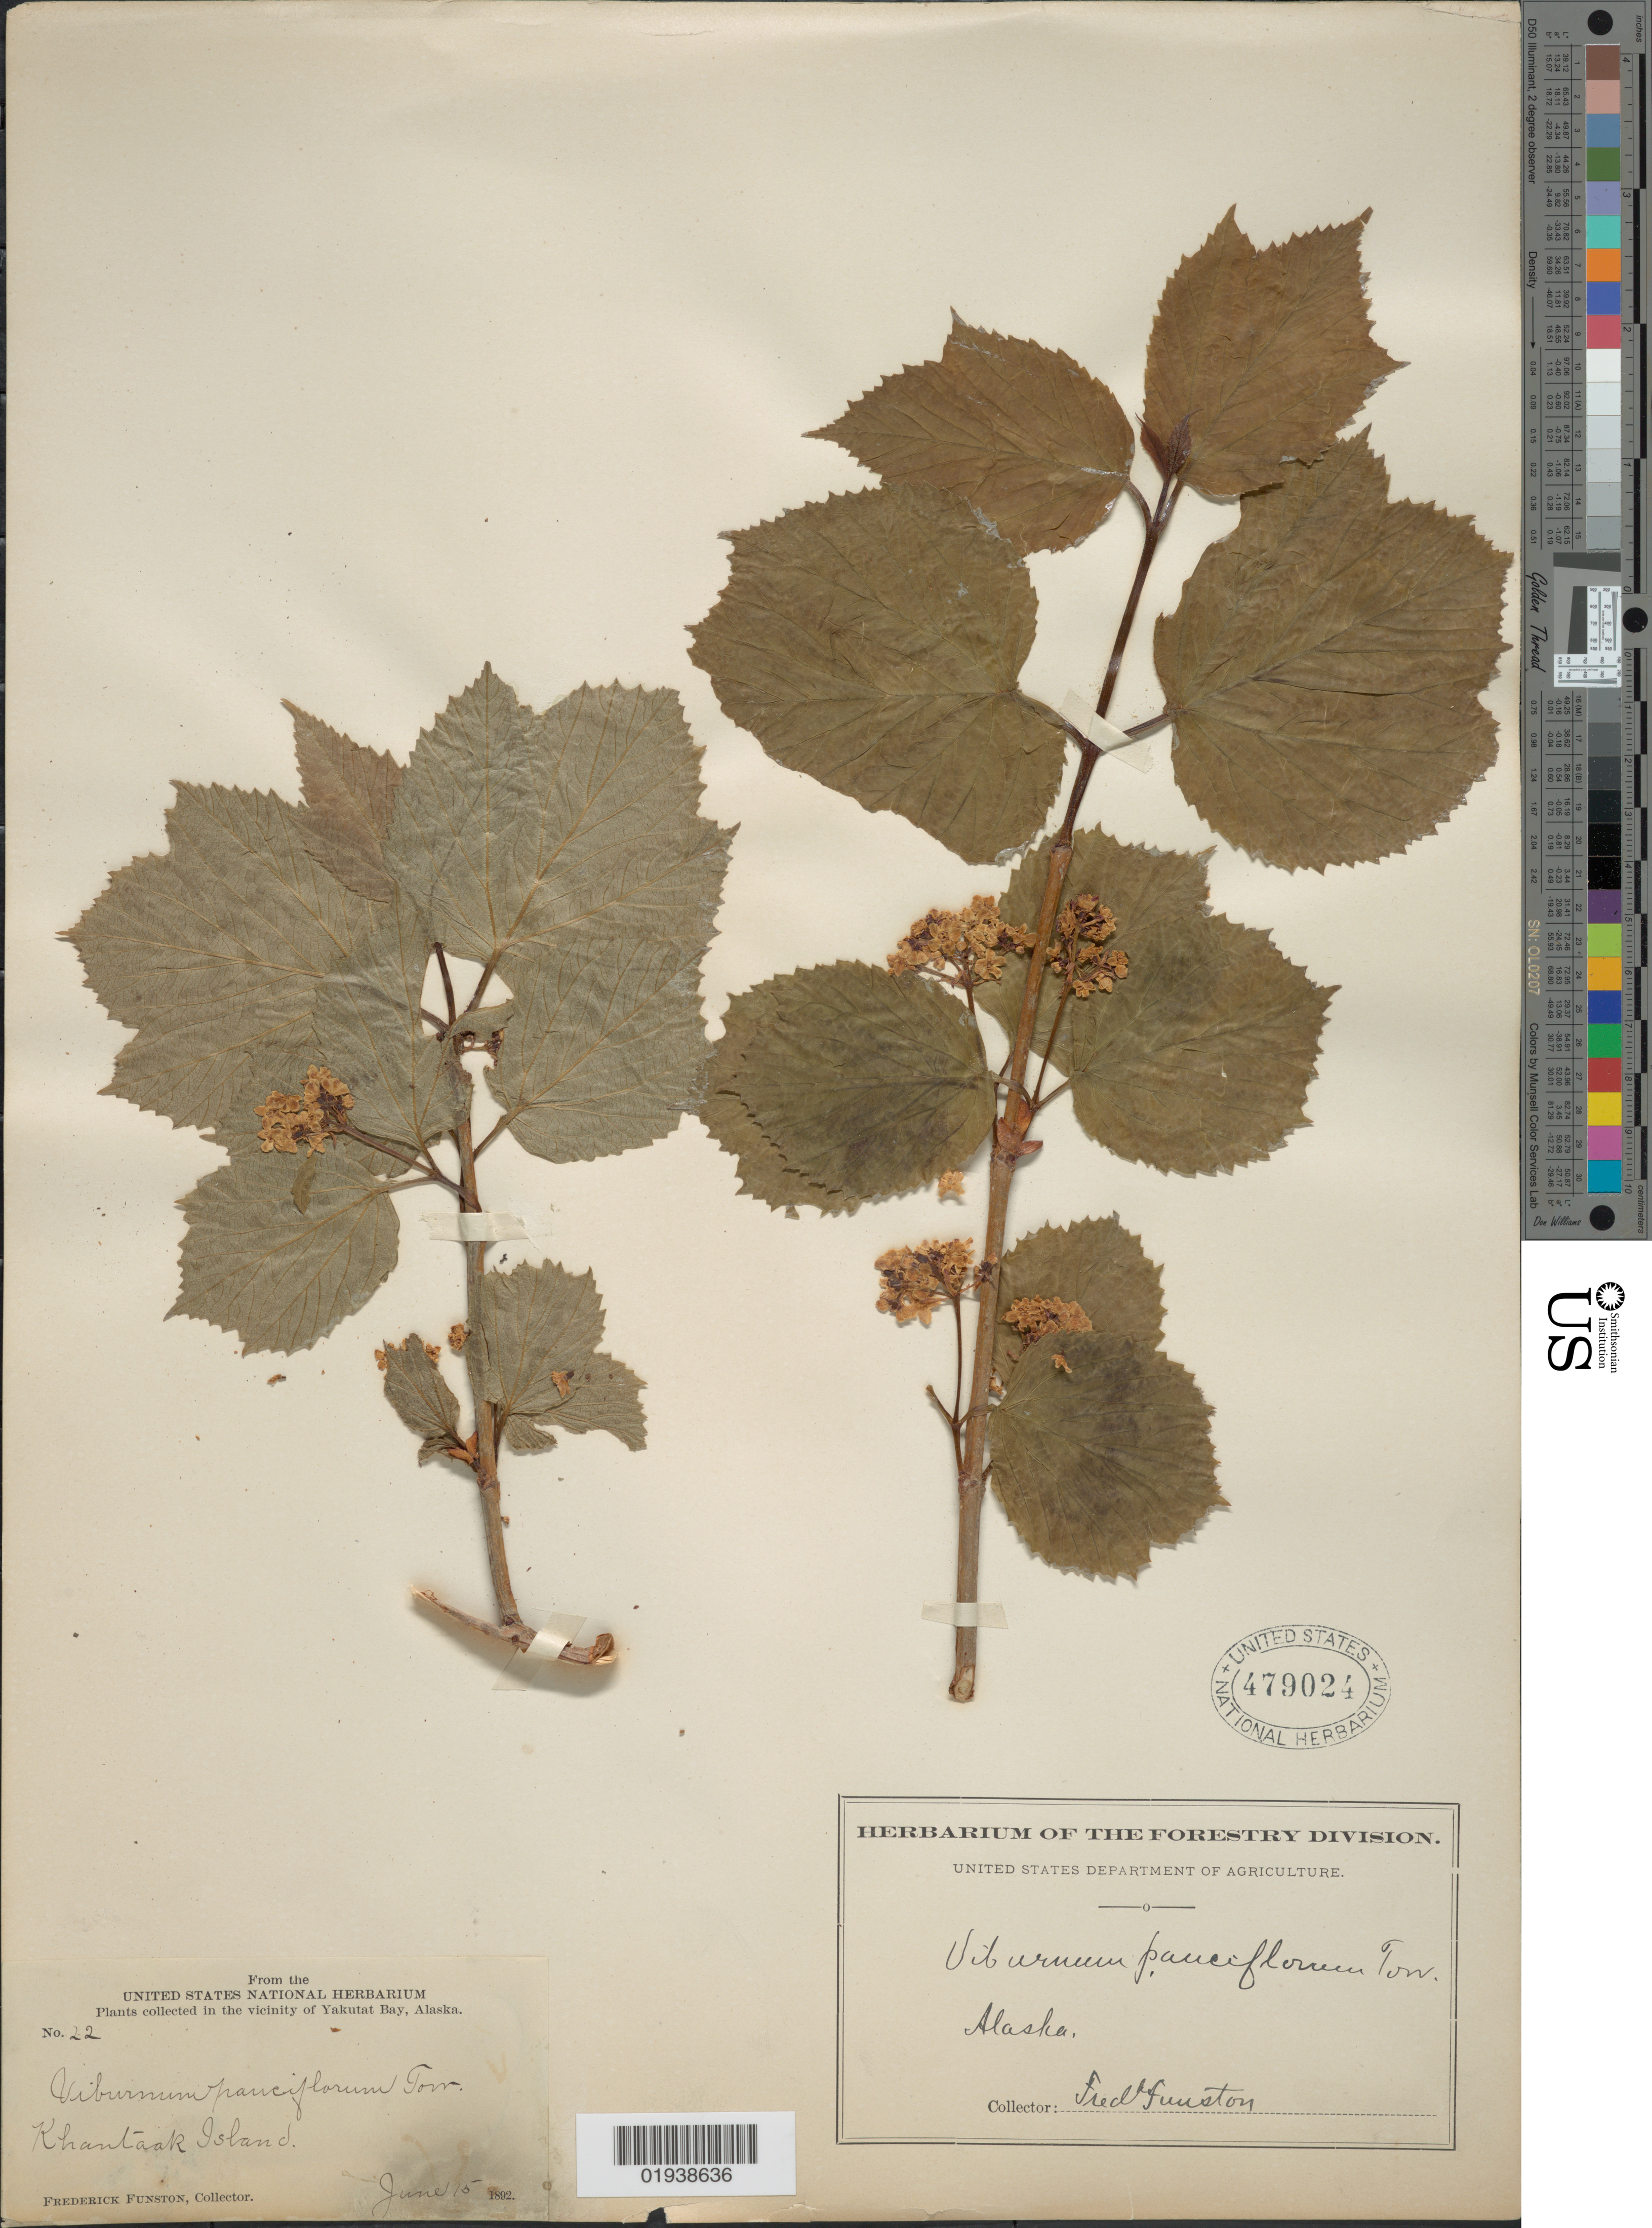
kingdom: Plantae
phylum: Tracheophyta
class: Magnoliopsida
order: Dipsacales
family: Viburnaceae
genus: Viburnum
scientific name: Viburnum edule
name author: (Michx.) Raf.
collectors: F. Funston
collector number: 22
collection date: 1892-06-15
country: United States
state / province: Alaska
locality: Vicinity of Yakutat Bay. Khantaak Island.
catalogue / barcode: US 479024